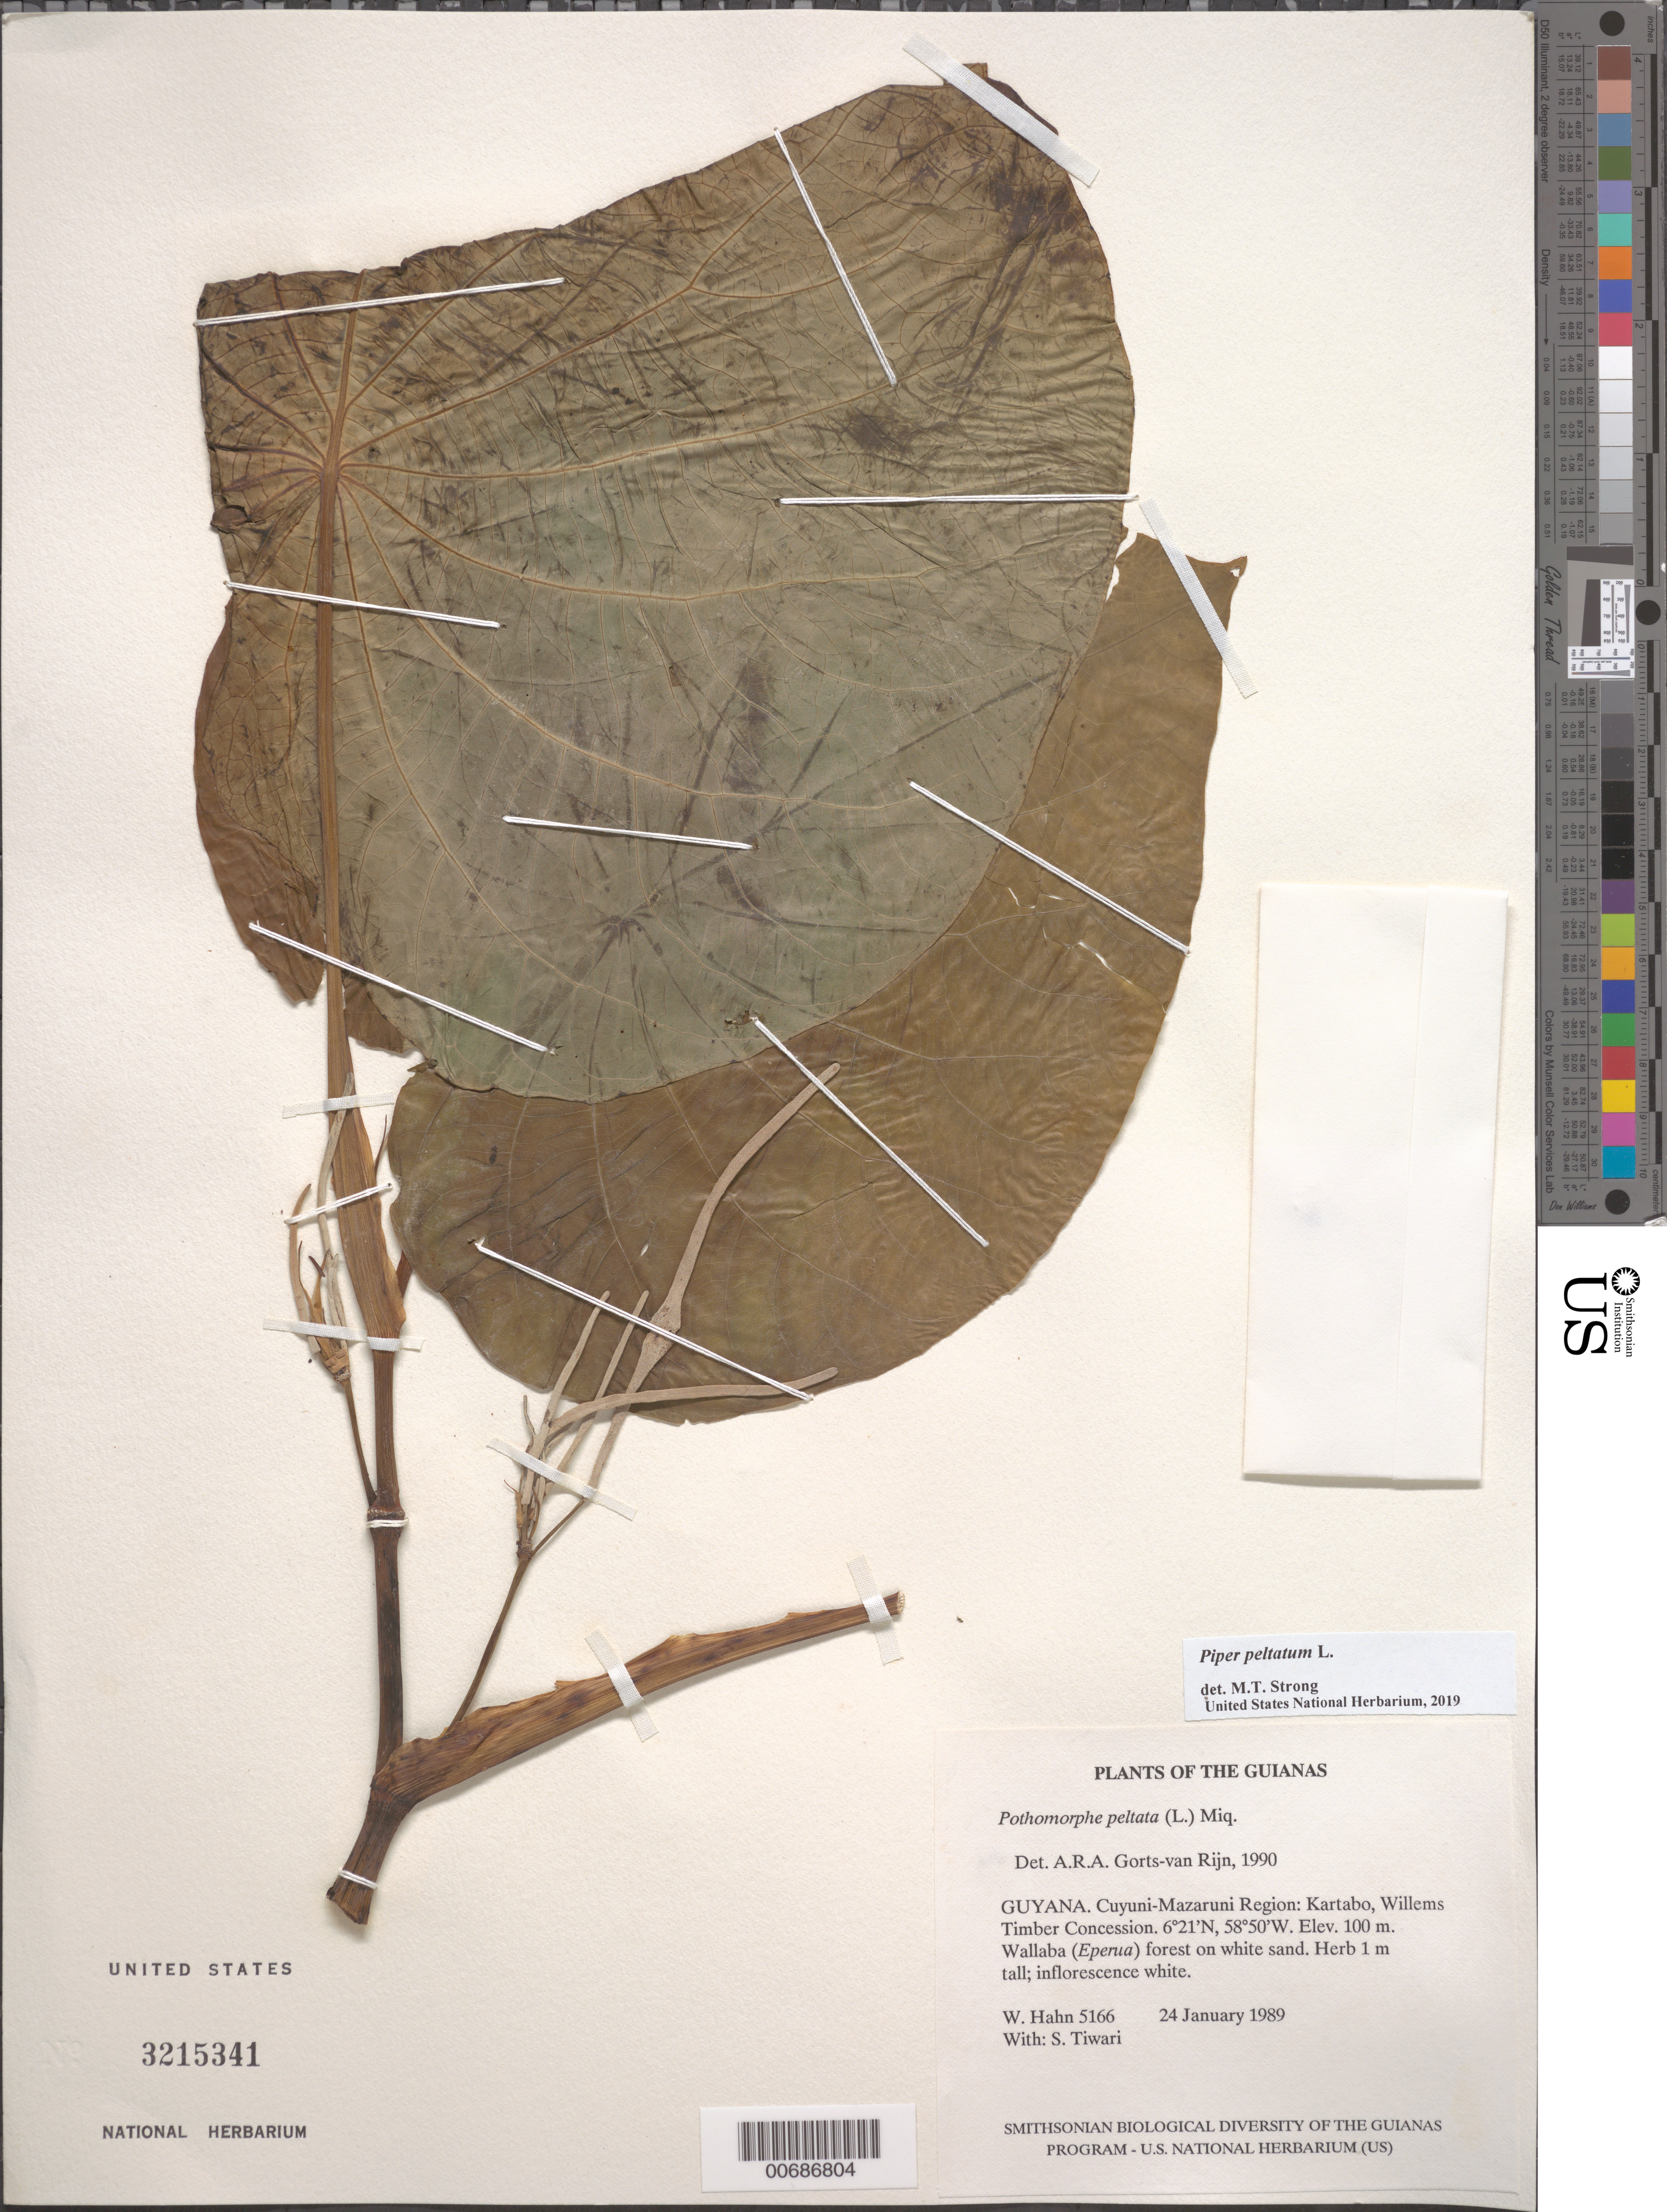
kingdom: Plantae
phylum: Tracheophyta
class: Magnoliopsida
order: Piperales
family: Piperaceae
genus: Piper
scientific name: Piper peltatum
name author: L.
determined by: Strong, M. T., (US), Smithsonian Institution - National Museum of Natural History (UNITED STATES)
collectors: W. Hahn & S. Tiwari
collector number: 5166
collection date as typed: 24 January 1989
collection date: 1989-01-24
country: Guyana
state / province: Cuyuni-Mazaruni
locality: Kartabo, Willems Timber concession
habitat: Wallaba (Eperua) forest on white sand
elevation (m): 100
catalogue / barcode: US 3215341